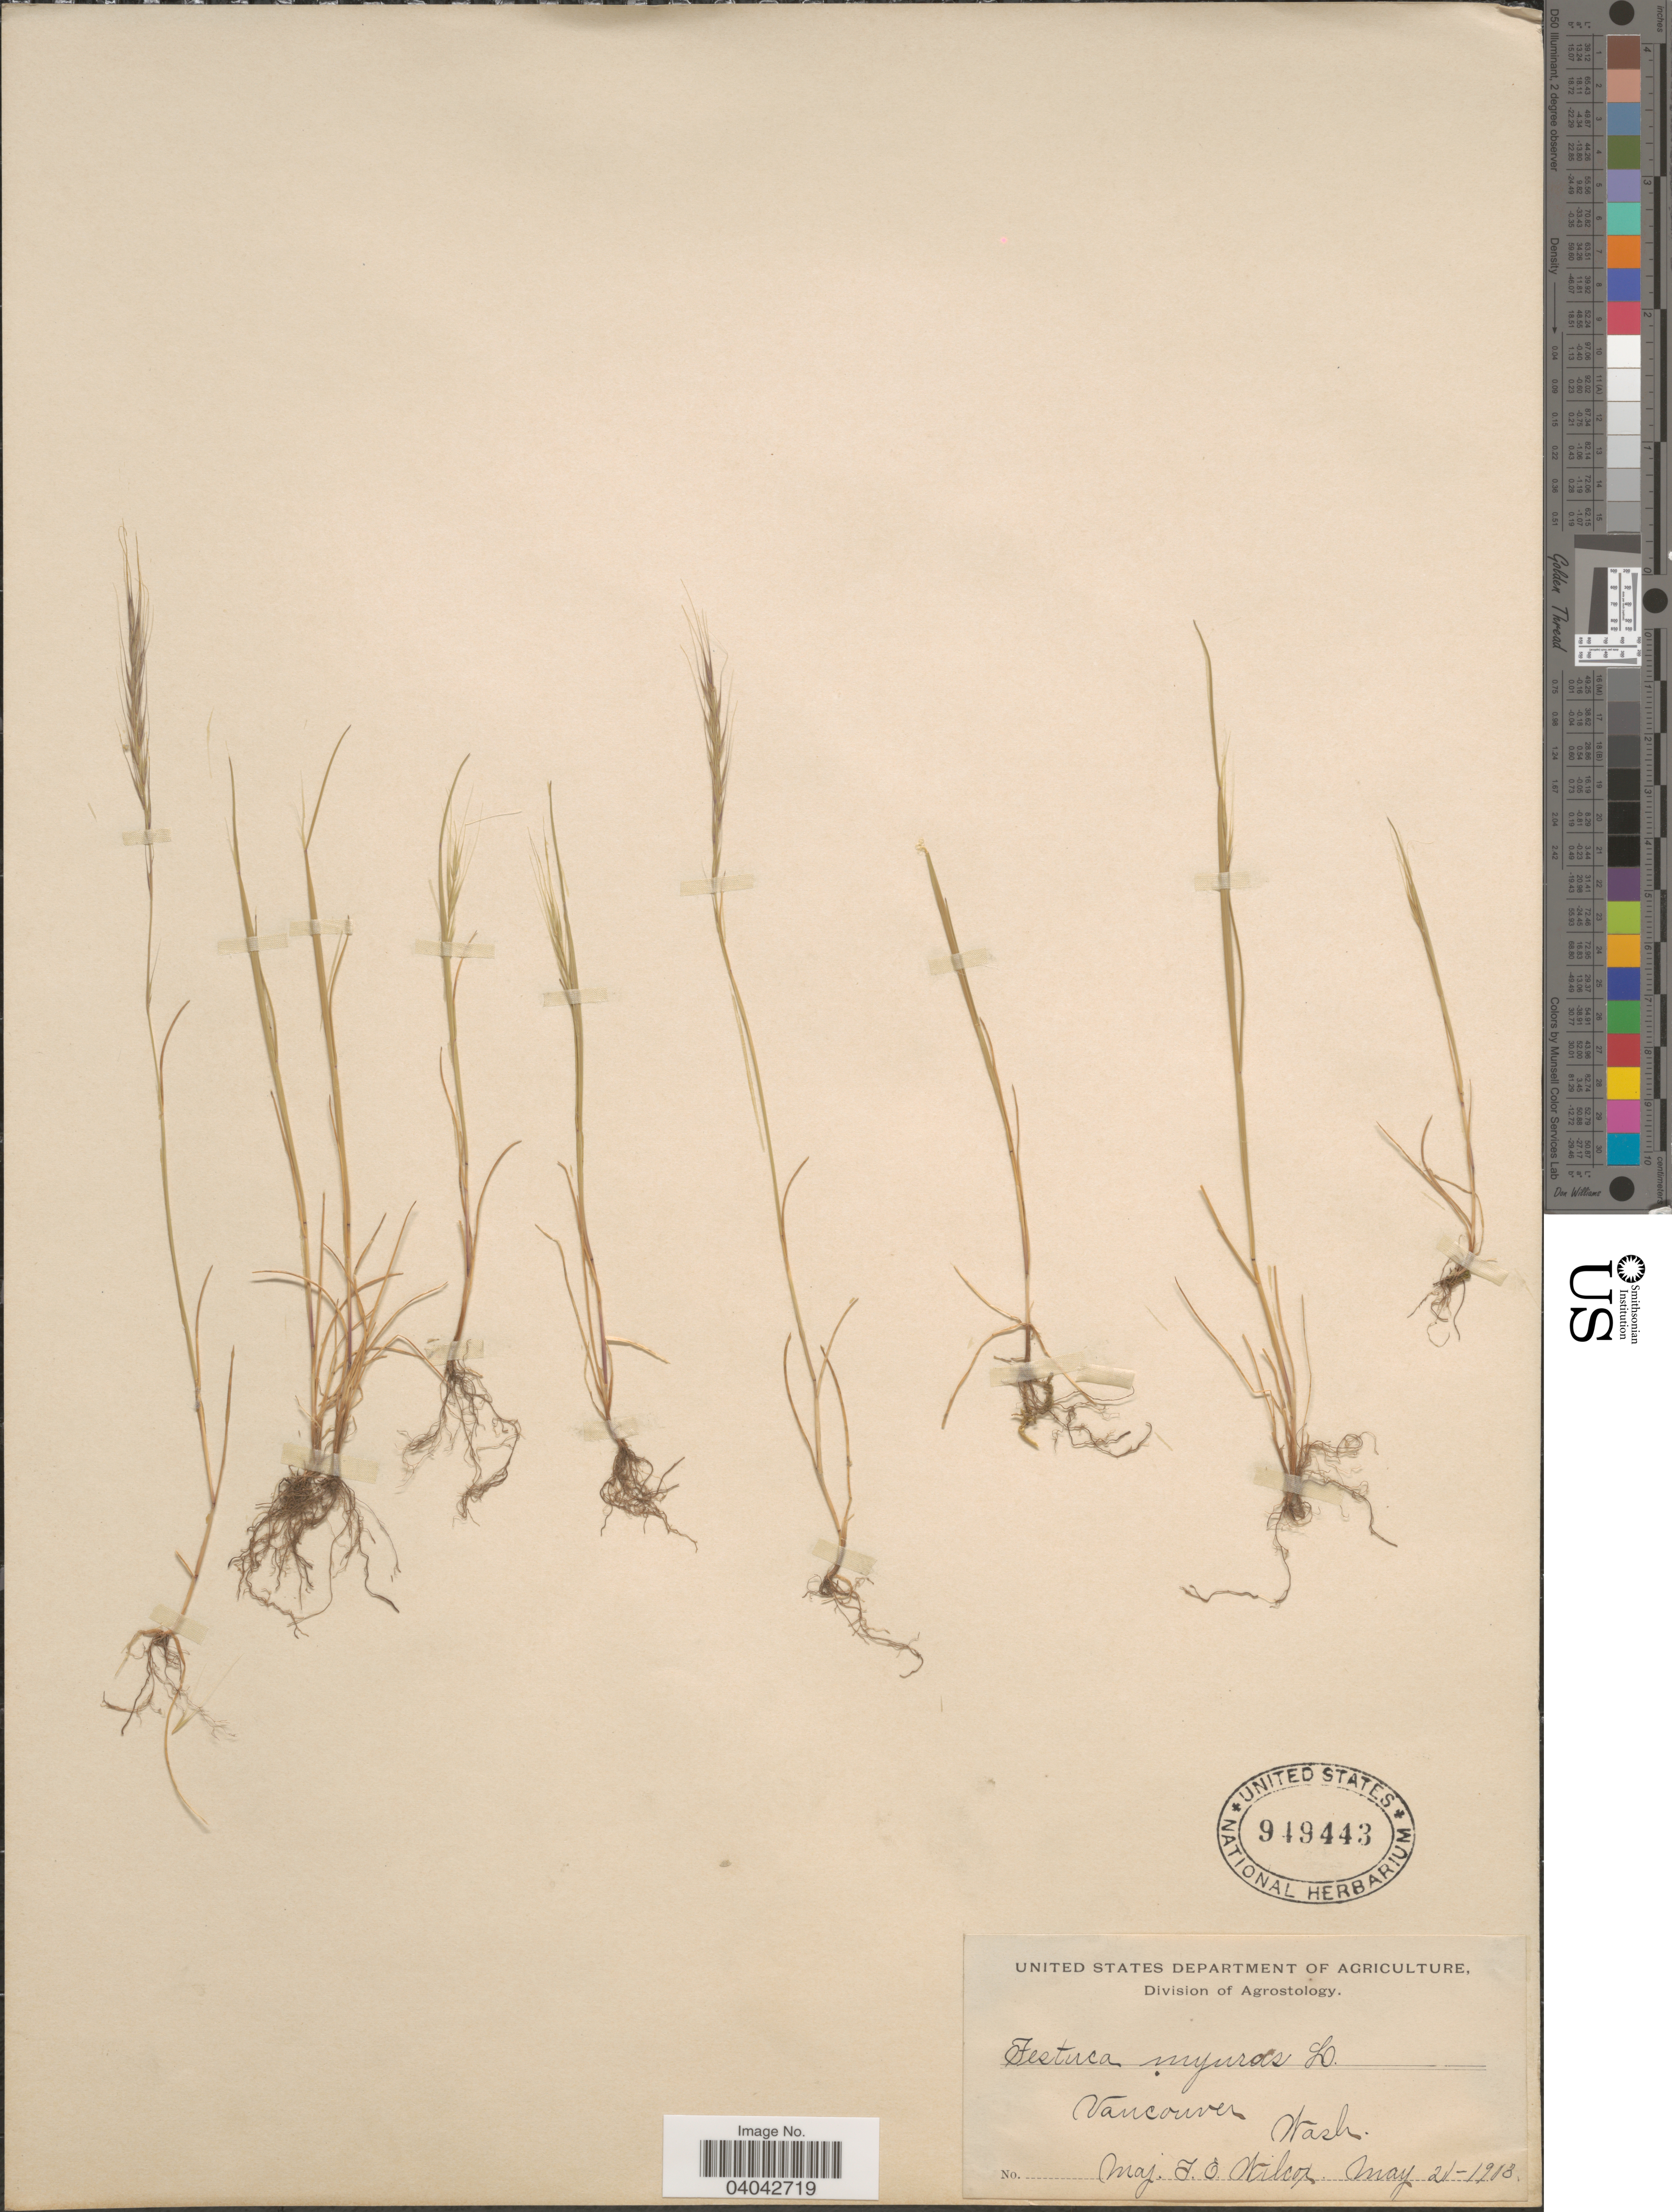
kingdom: Plantae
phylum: Tracheophyta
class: Liliopsida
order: Poales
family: Poaceae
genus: Festuca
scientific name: Festuca megalura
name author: Nutt.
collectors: T. E. Wilcox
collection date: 1903-05-21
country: United States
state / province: Washington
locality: Vancouver.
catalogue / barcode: US 949443